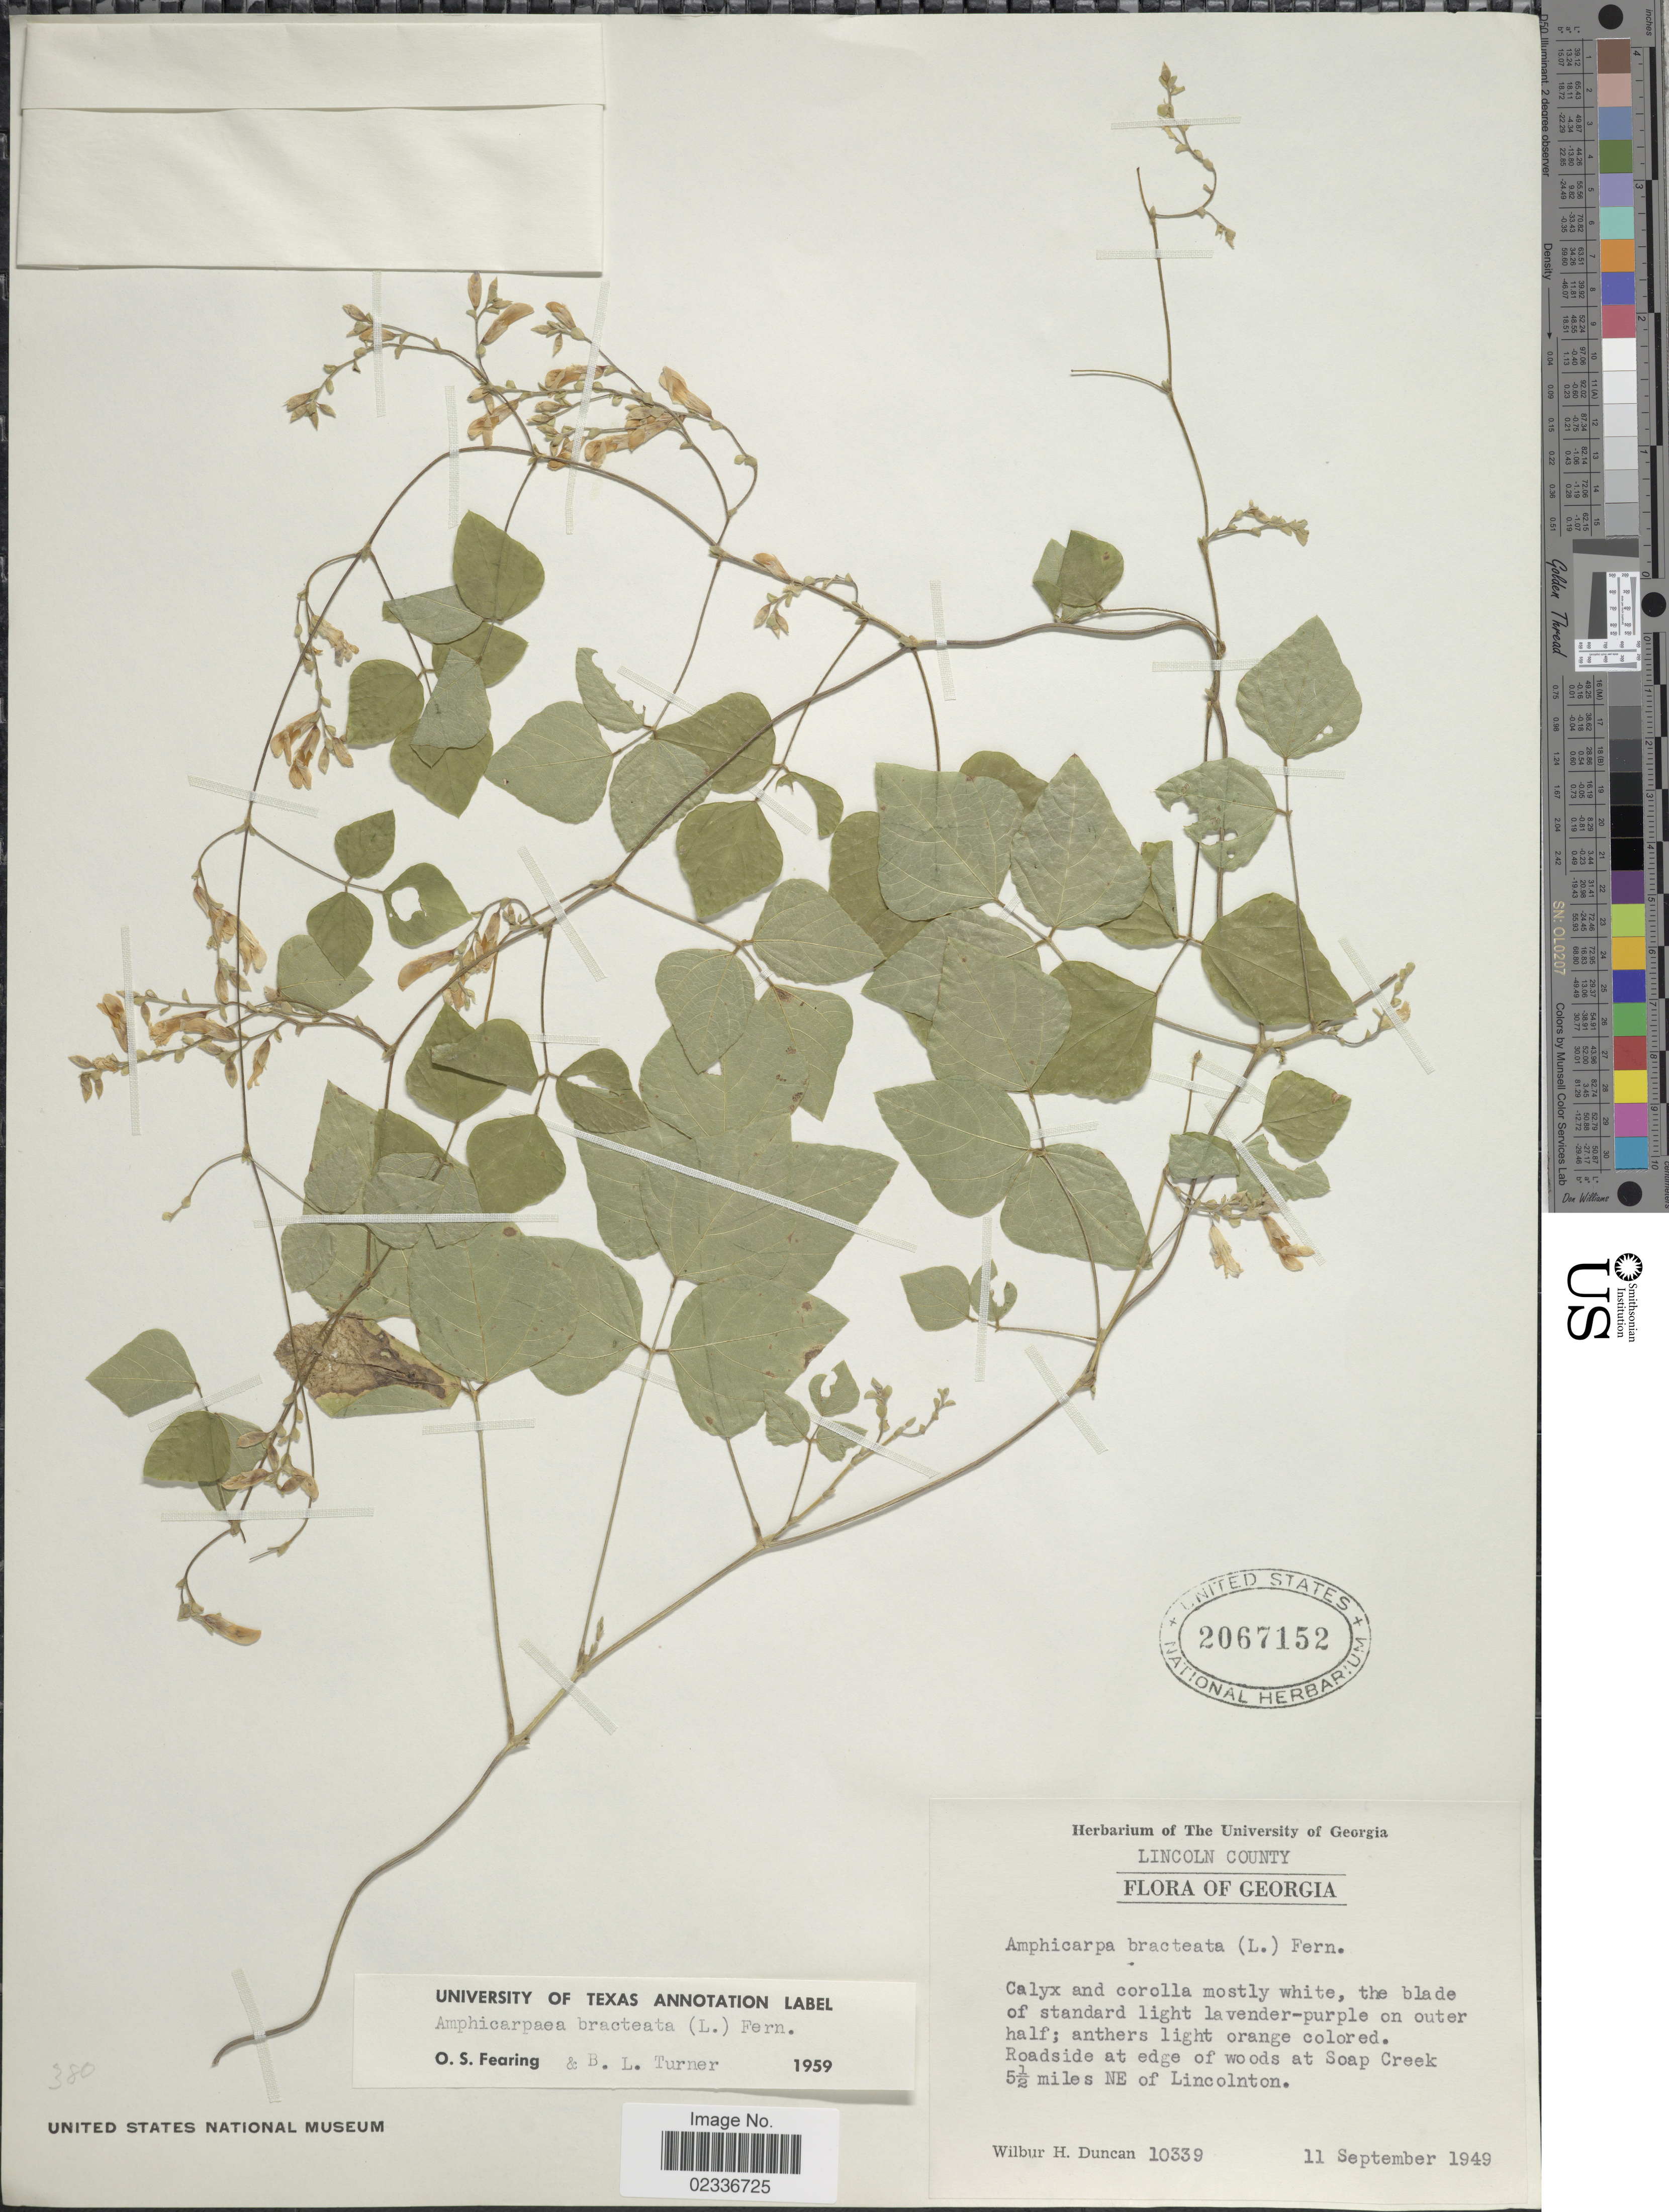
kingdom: Plantae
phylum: Tracheophyta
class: Magnoliopsida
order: Fabales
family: Fabaceae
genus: Amphicarpaea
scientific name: Amphicarpaea bracteata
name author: (L.) Fernald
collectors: W. H. Duncan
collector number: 10339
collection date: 1949-09-11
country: United States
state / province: Georgia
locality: Lincoln County, roadside at edge of woods at Soap Creek, 5 1/2 miles NE of Lincolnton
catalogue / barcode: US 2067152